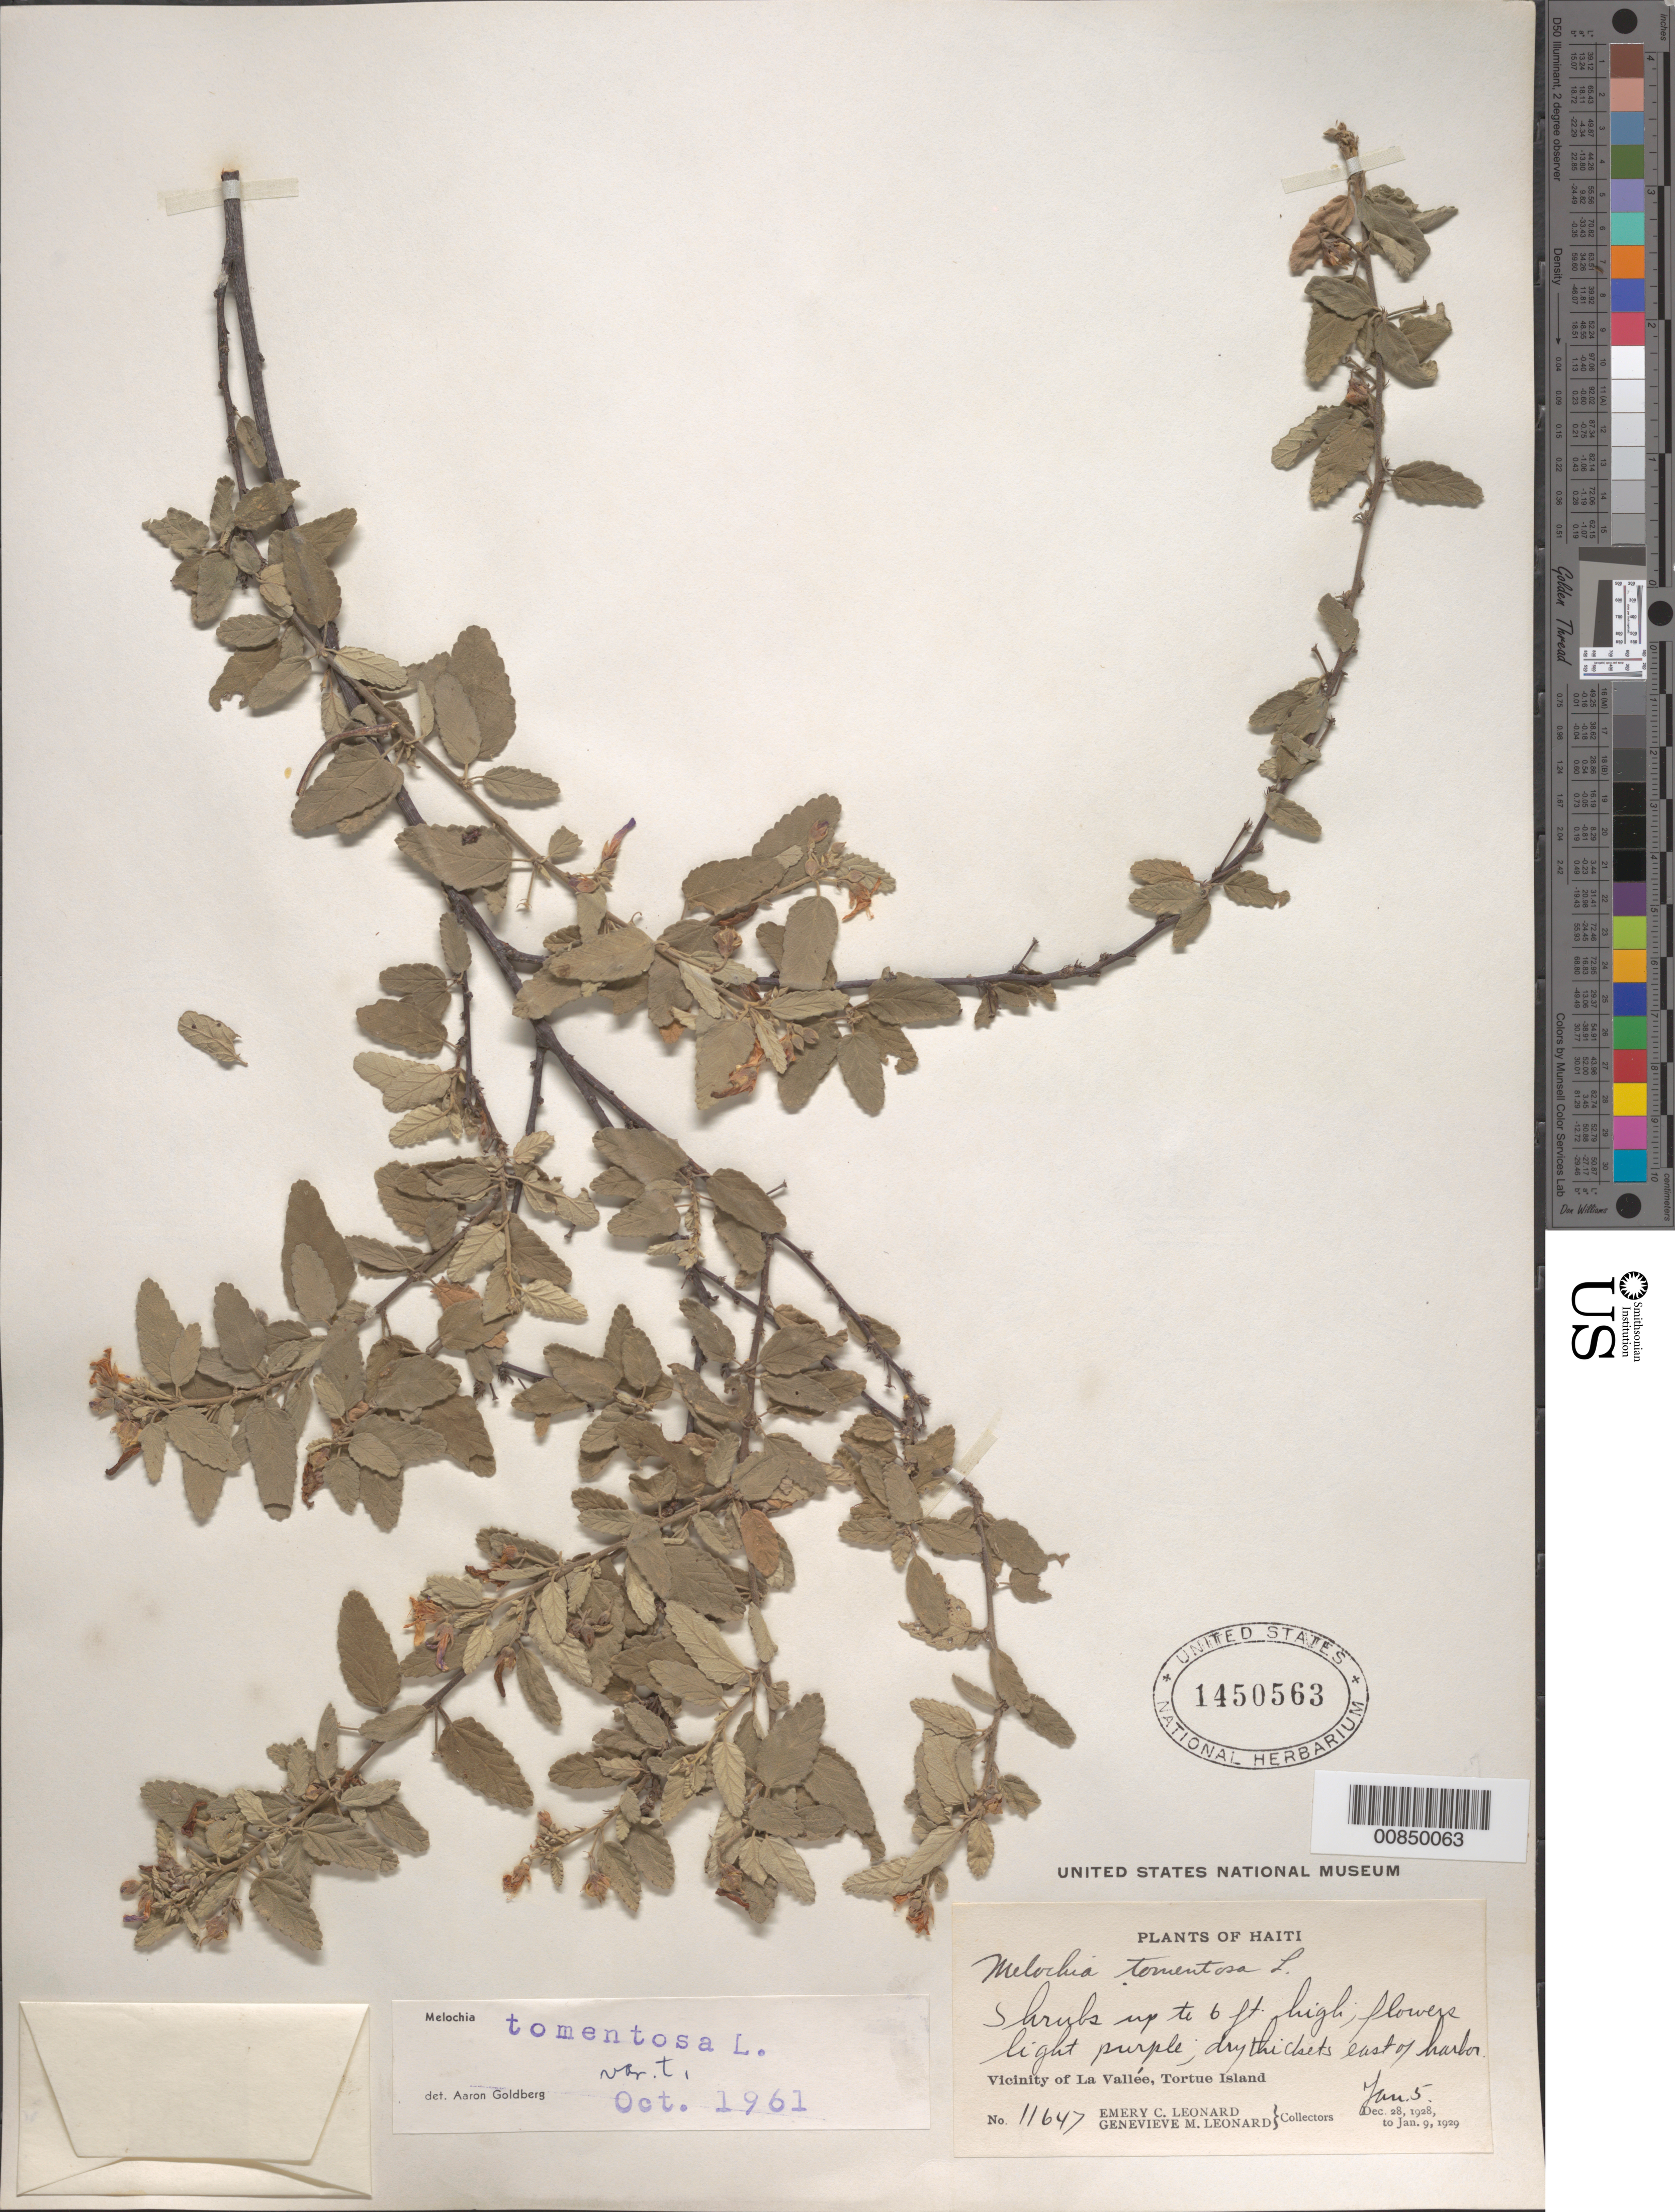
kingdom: Plantae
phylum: Tracheophyta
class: Magnoliopsida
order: Malvales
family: Malvaceae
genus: Melochia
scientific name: Melochia tomentosa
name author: L.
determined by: Goldberg, Aaron, (US), NMNH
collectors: E. C. Leonard & G. M. Leonard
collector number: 11647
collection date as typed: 05 Jan 1929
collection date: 1929-01-05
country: Haiti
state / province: Nord-Ouest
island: Île de la Tortue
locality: Vicinity of La Vallée, E of harbor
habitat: Dry thickets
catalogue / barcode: US 1450563